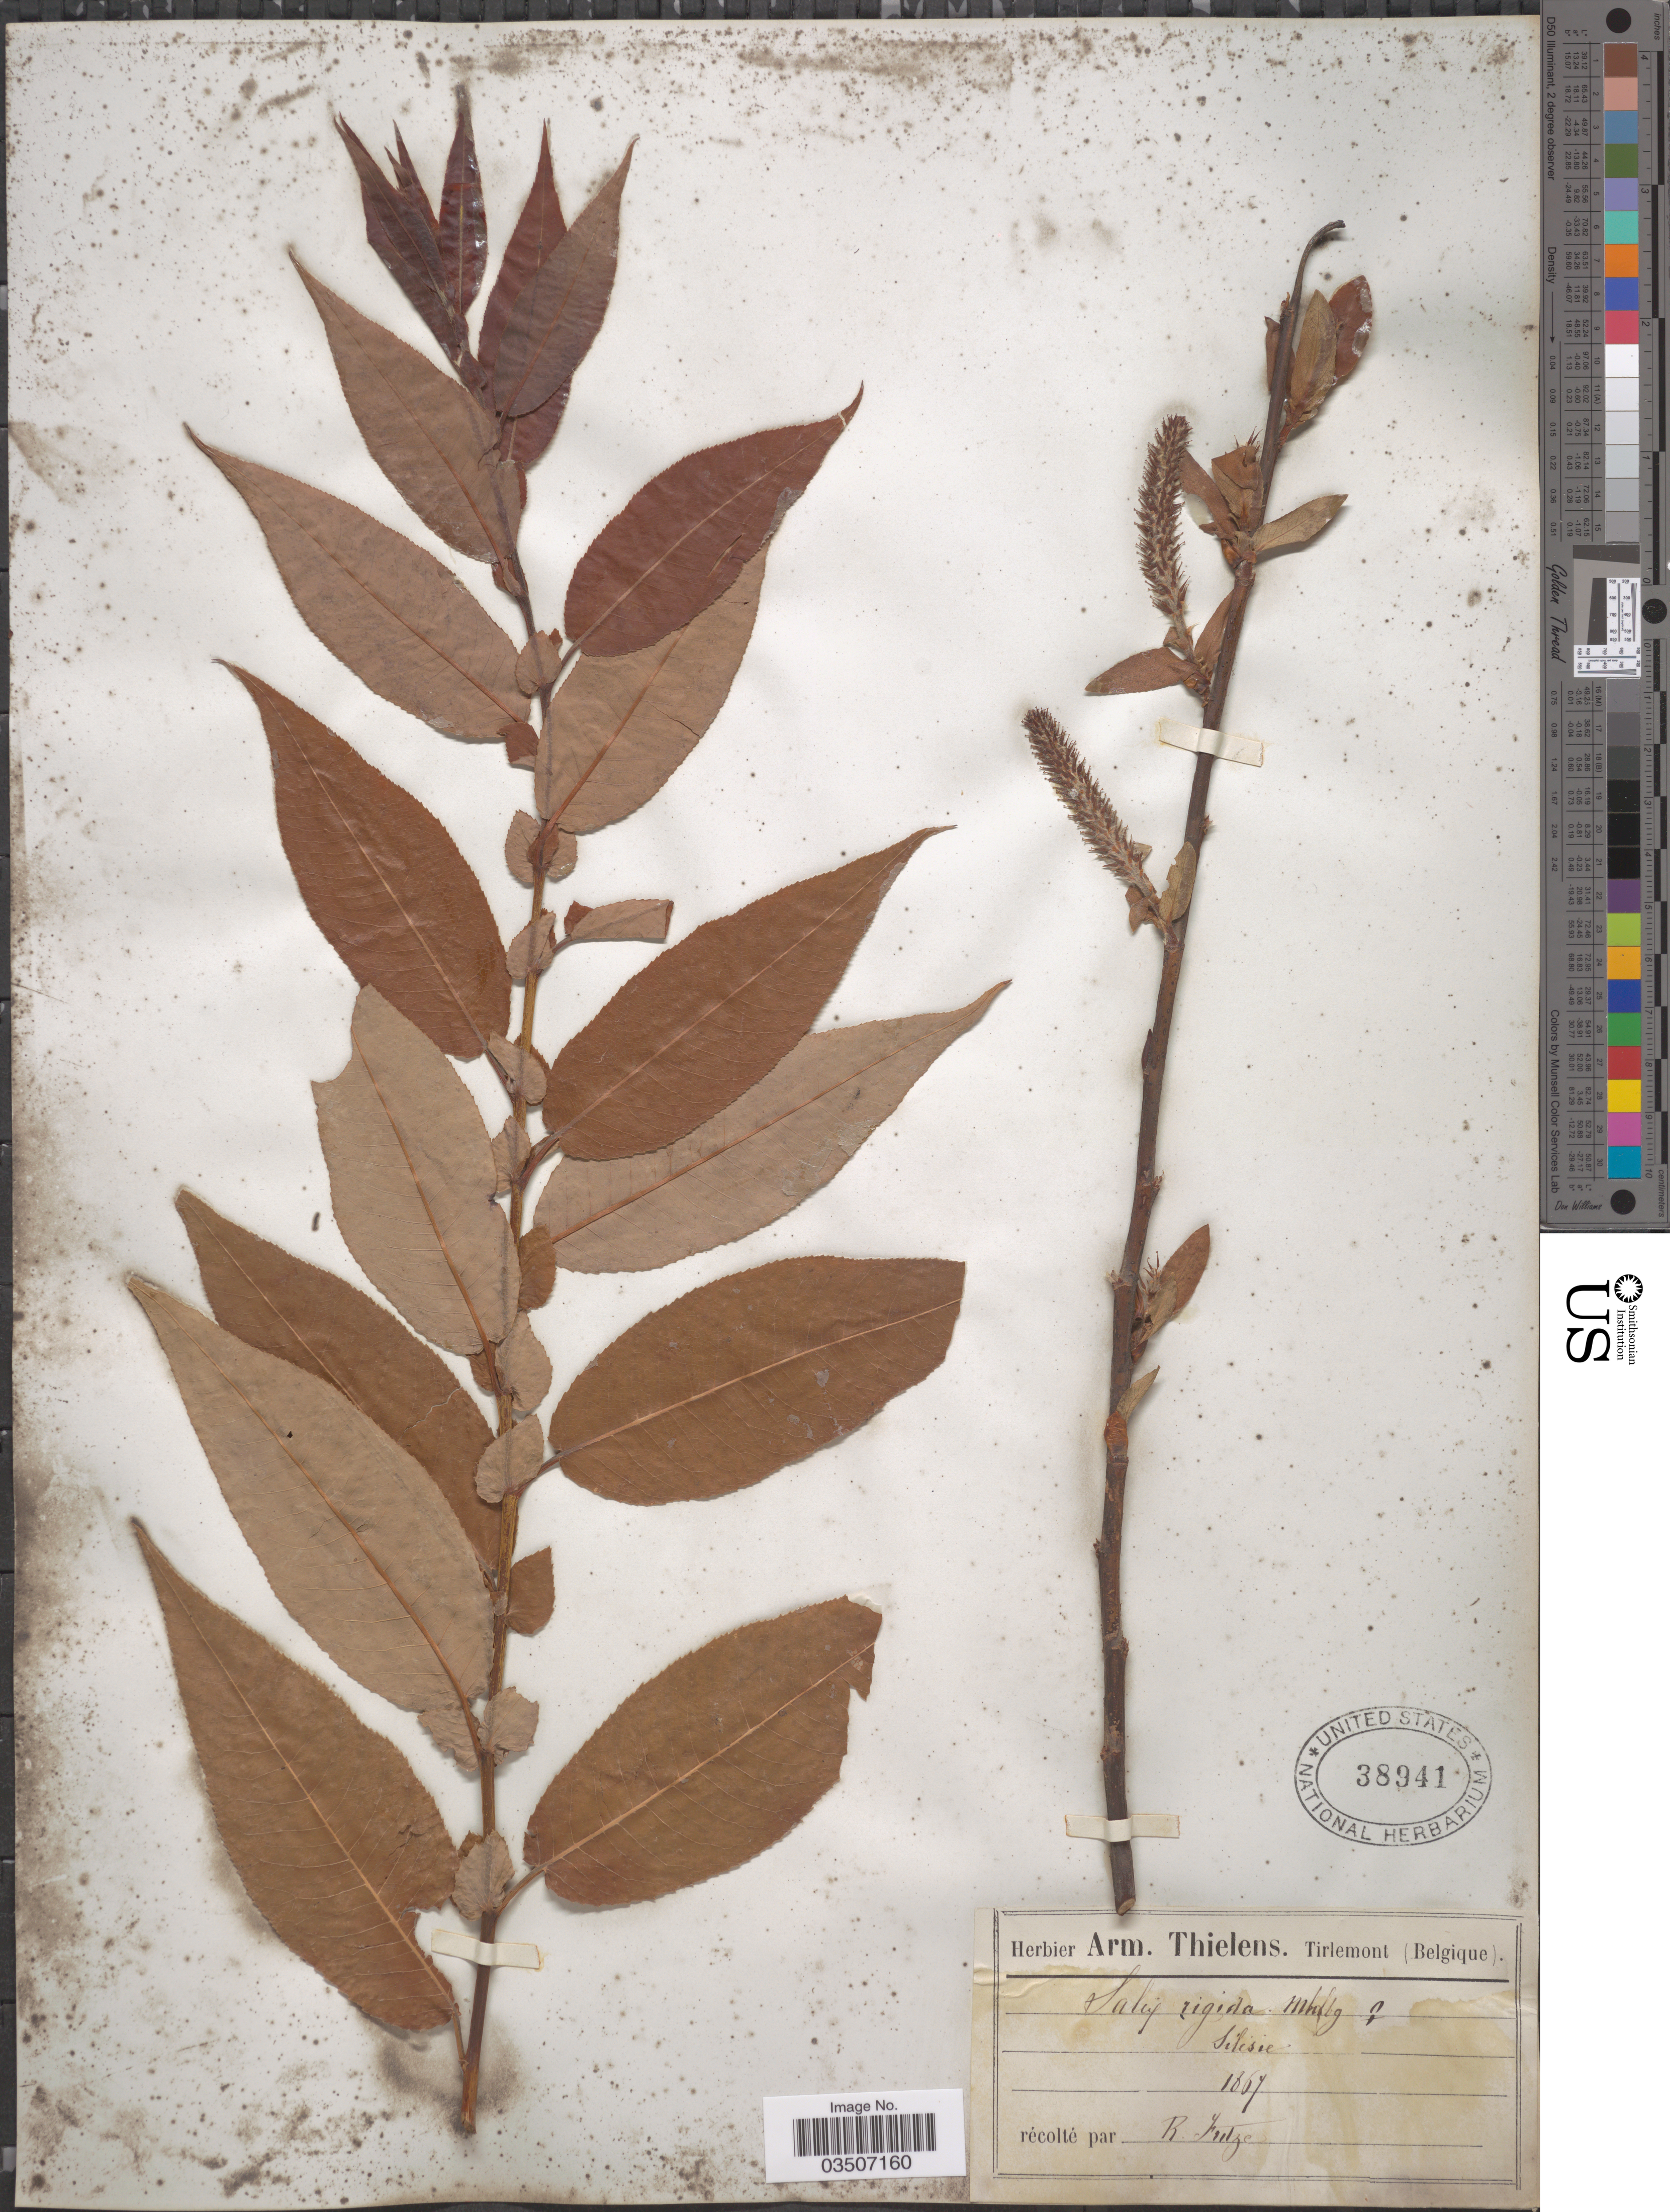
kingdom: Plantae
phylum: Tracheophyta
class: Magnoliopsida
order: Malpighiales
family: Salicaceae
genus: Salix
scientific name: Salix rigida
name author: Muhl.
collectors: R. Fritze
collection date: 1867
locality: Silesie.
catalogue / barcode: US 38941